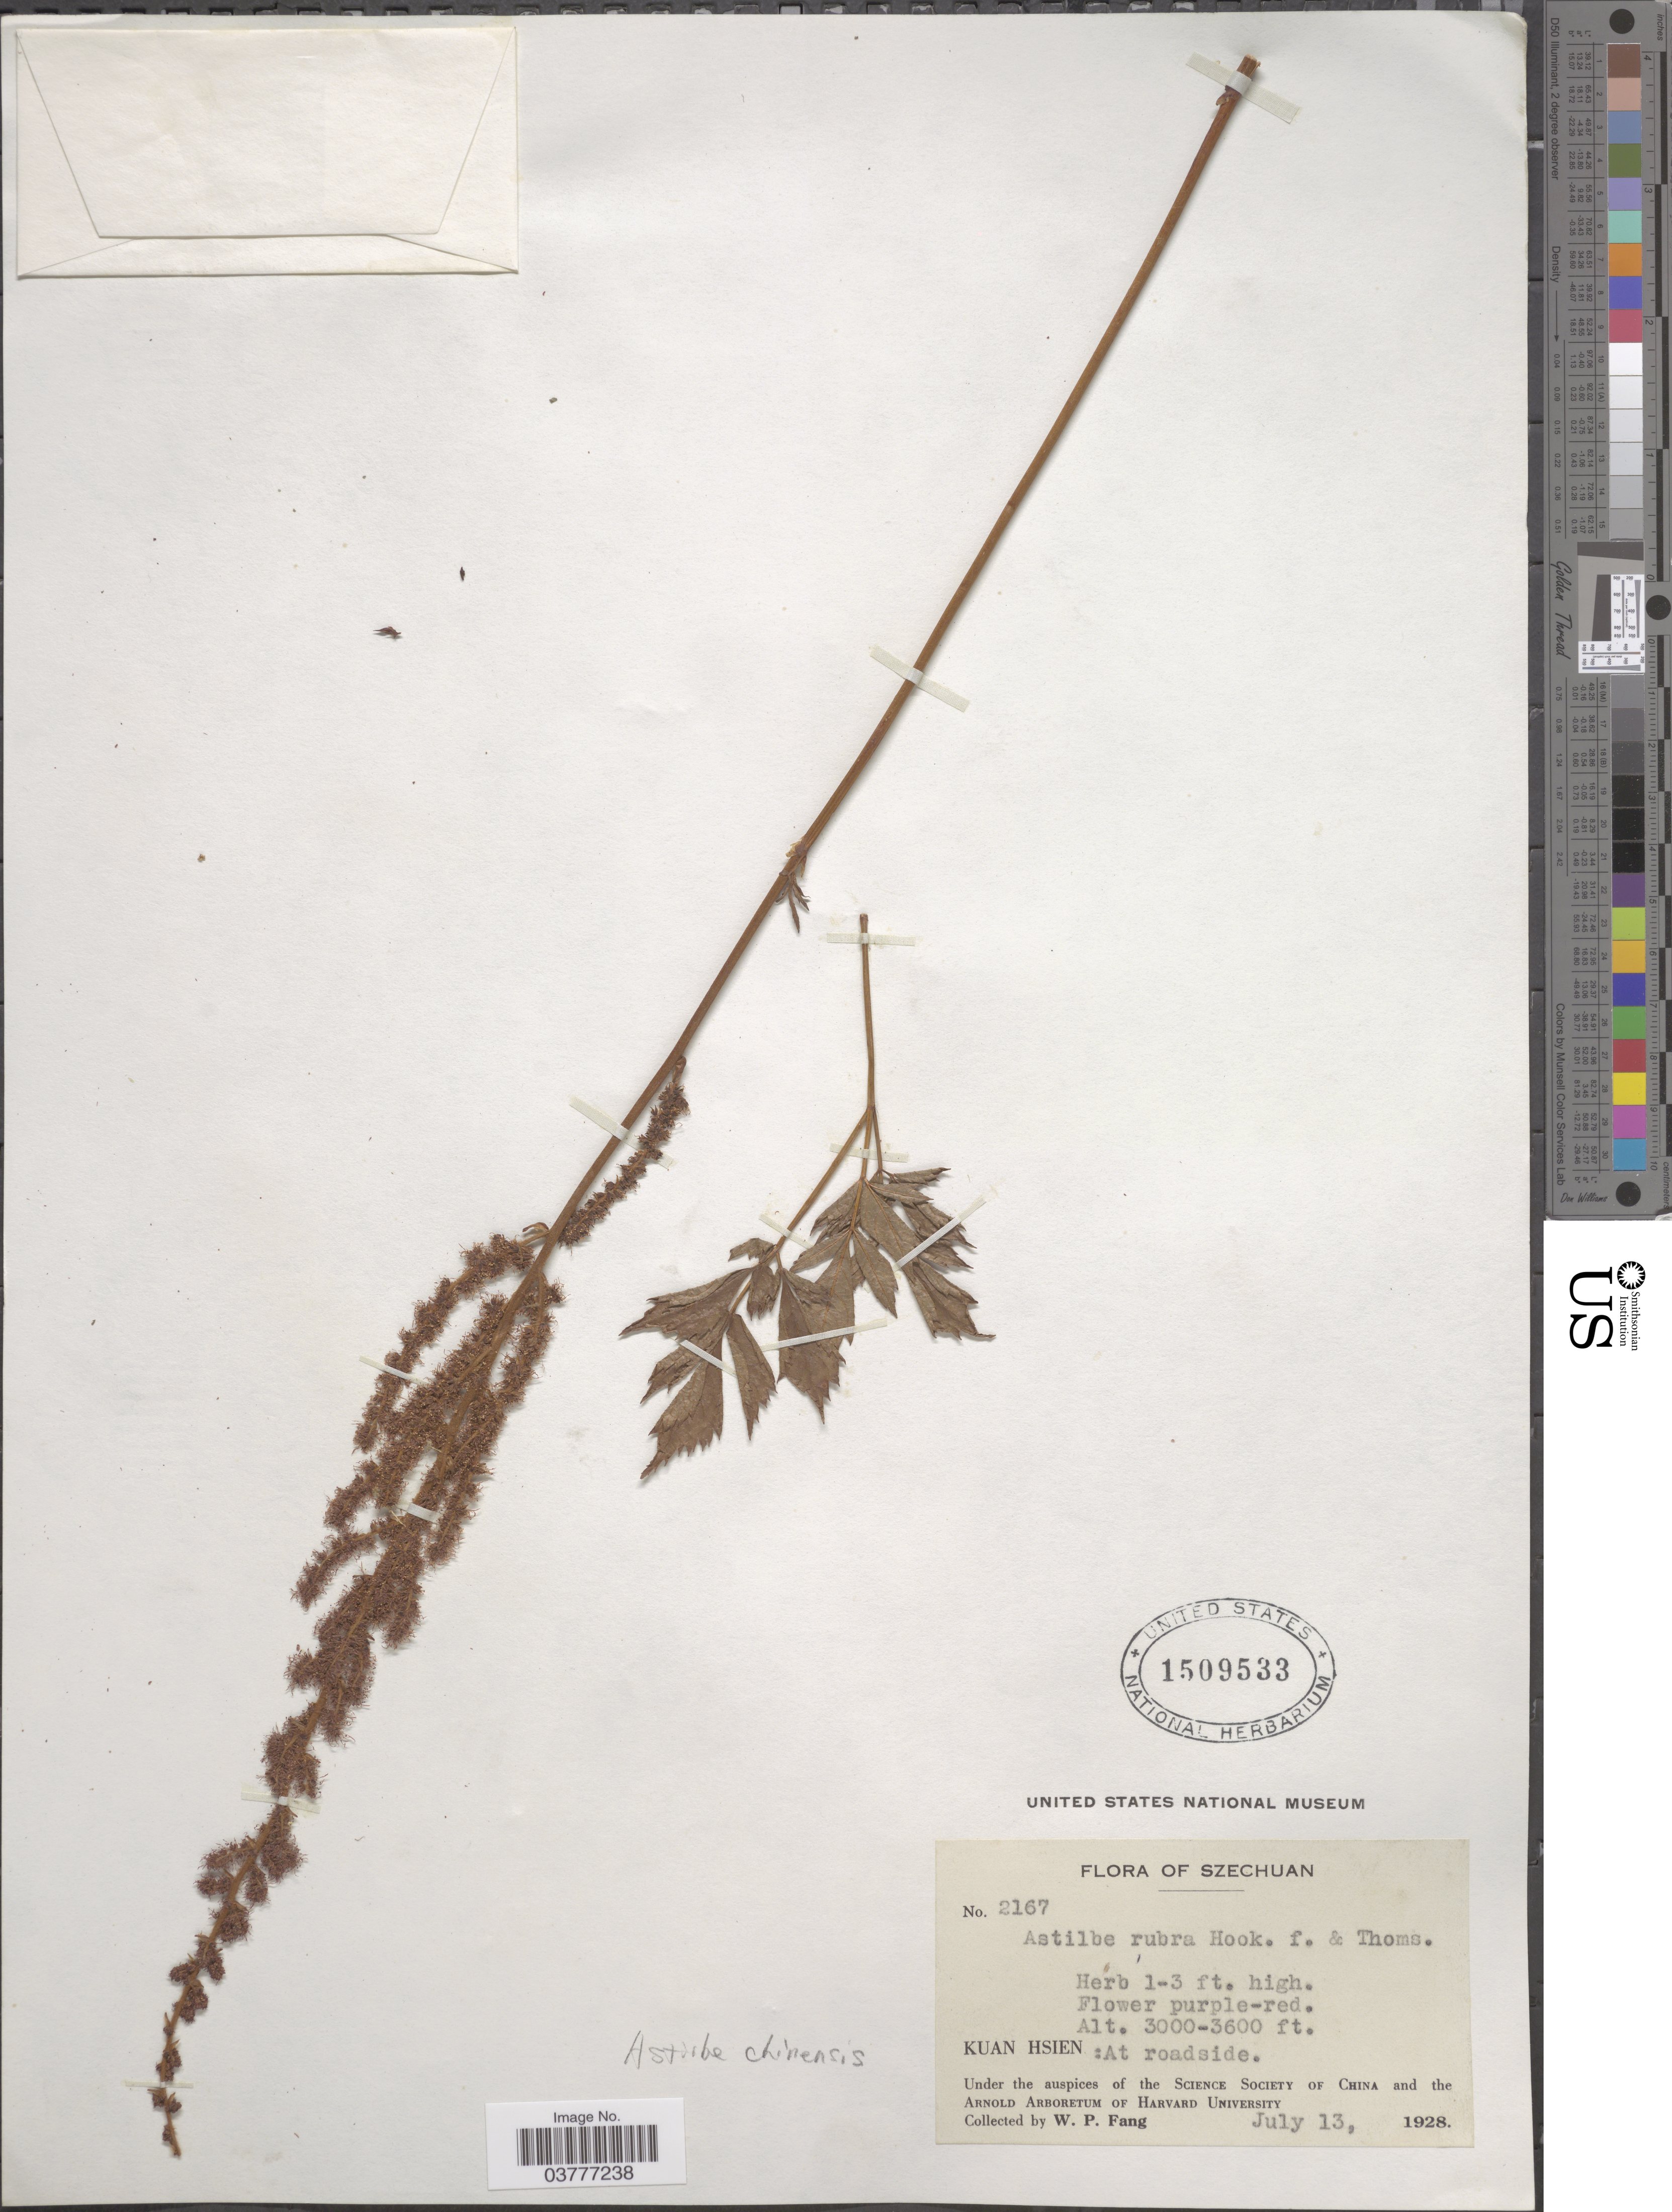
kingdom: Plantae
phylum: Tracheophyta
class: Magnoliopsida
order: Saxifragales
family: Saxifragaceae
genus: Astilbe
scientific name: Astilbe rubra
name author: Hook. f. & ex Hook.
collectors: W. P. Fang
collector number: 2167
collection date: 1928-07-13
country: China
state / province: Sichuan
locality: Szechuan. Kuan Hsien: At roadside.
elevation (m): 914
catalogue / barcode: US 1509533